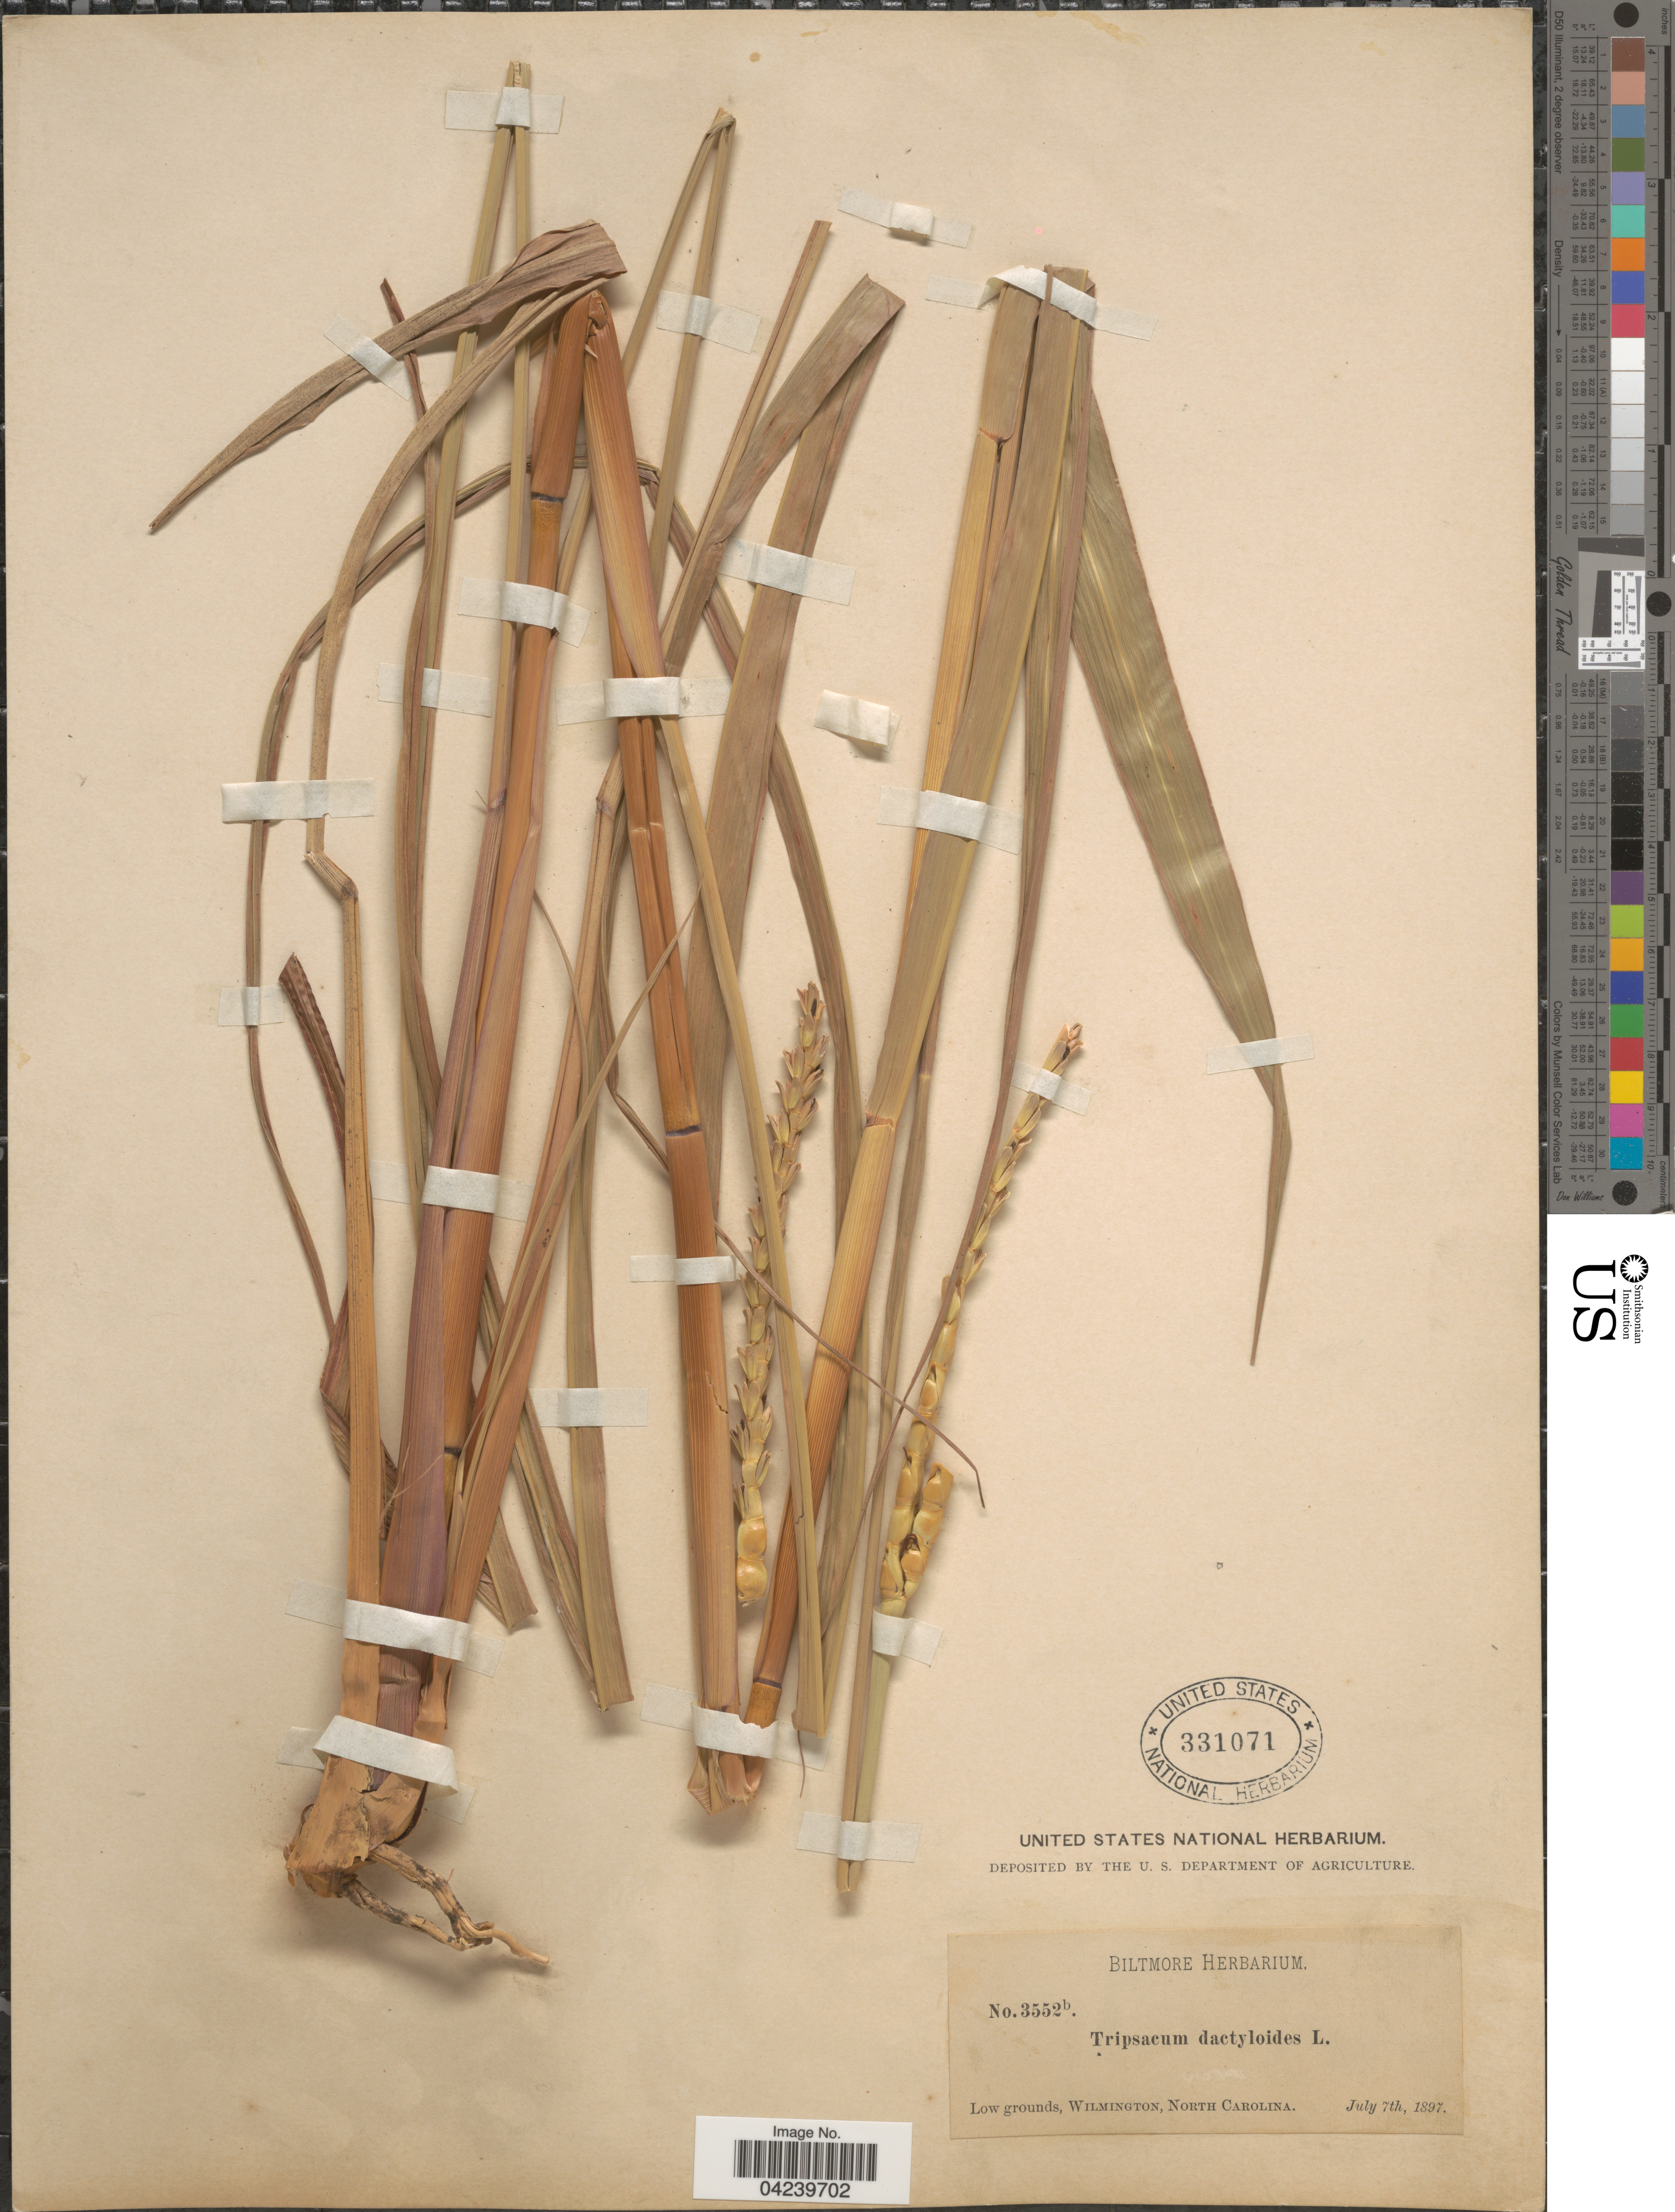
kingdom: Plantae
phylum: Tracheophyta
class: Liliopsida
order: Poales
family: Poaceae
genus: Tripsacum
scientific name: Tripsacum dactyloides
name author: (L.) L.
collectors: ex herb. Biltmore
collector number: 3552b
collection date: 1897-07-07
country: United States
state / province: North Carolina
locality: Low grounds, Wilmington.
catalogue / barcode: US 331071